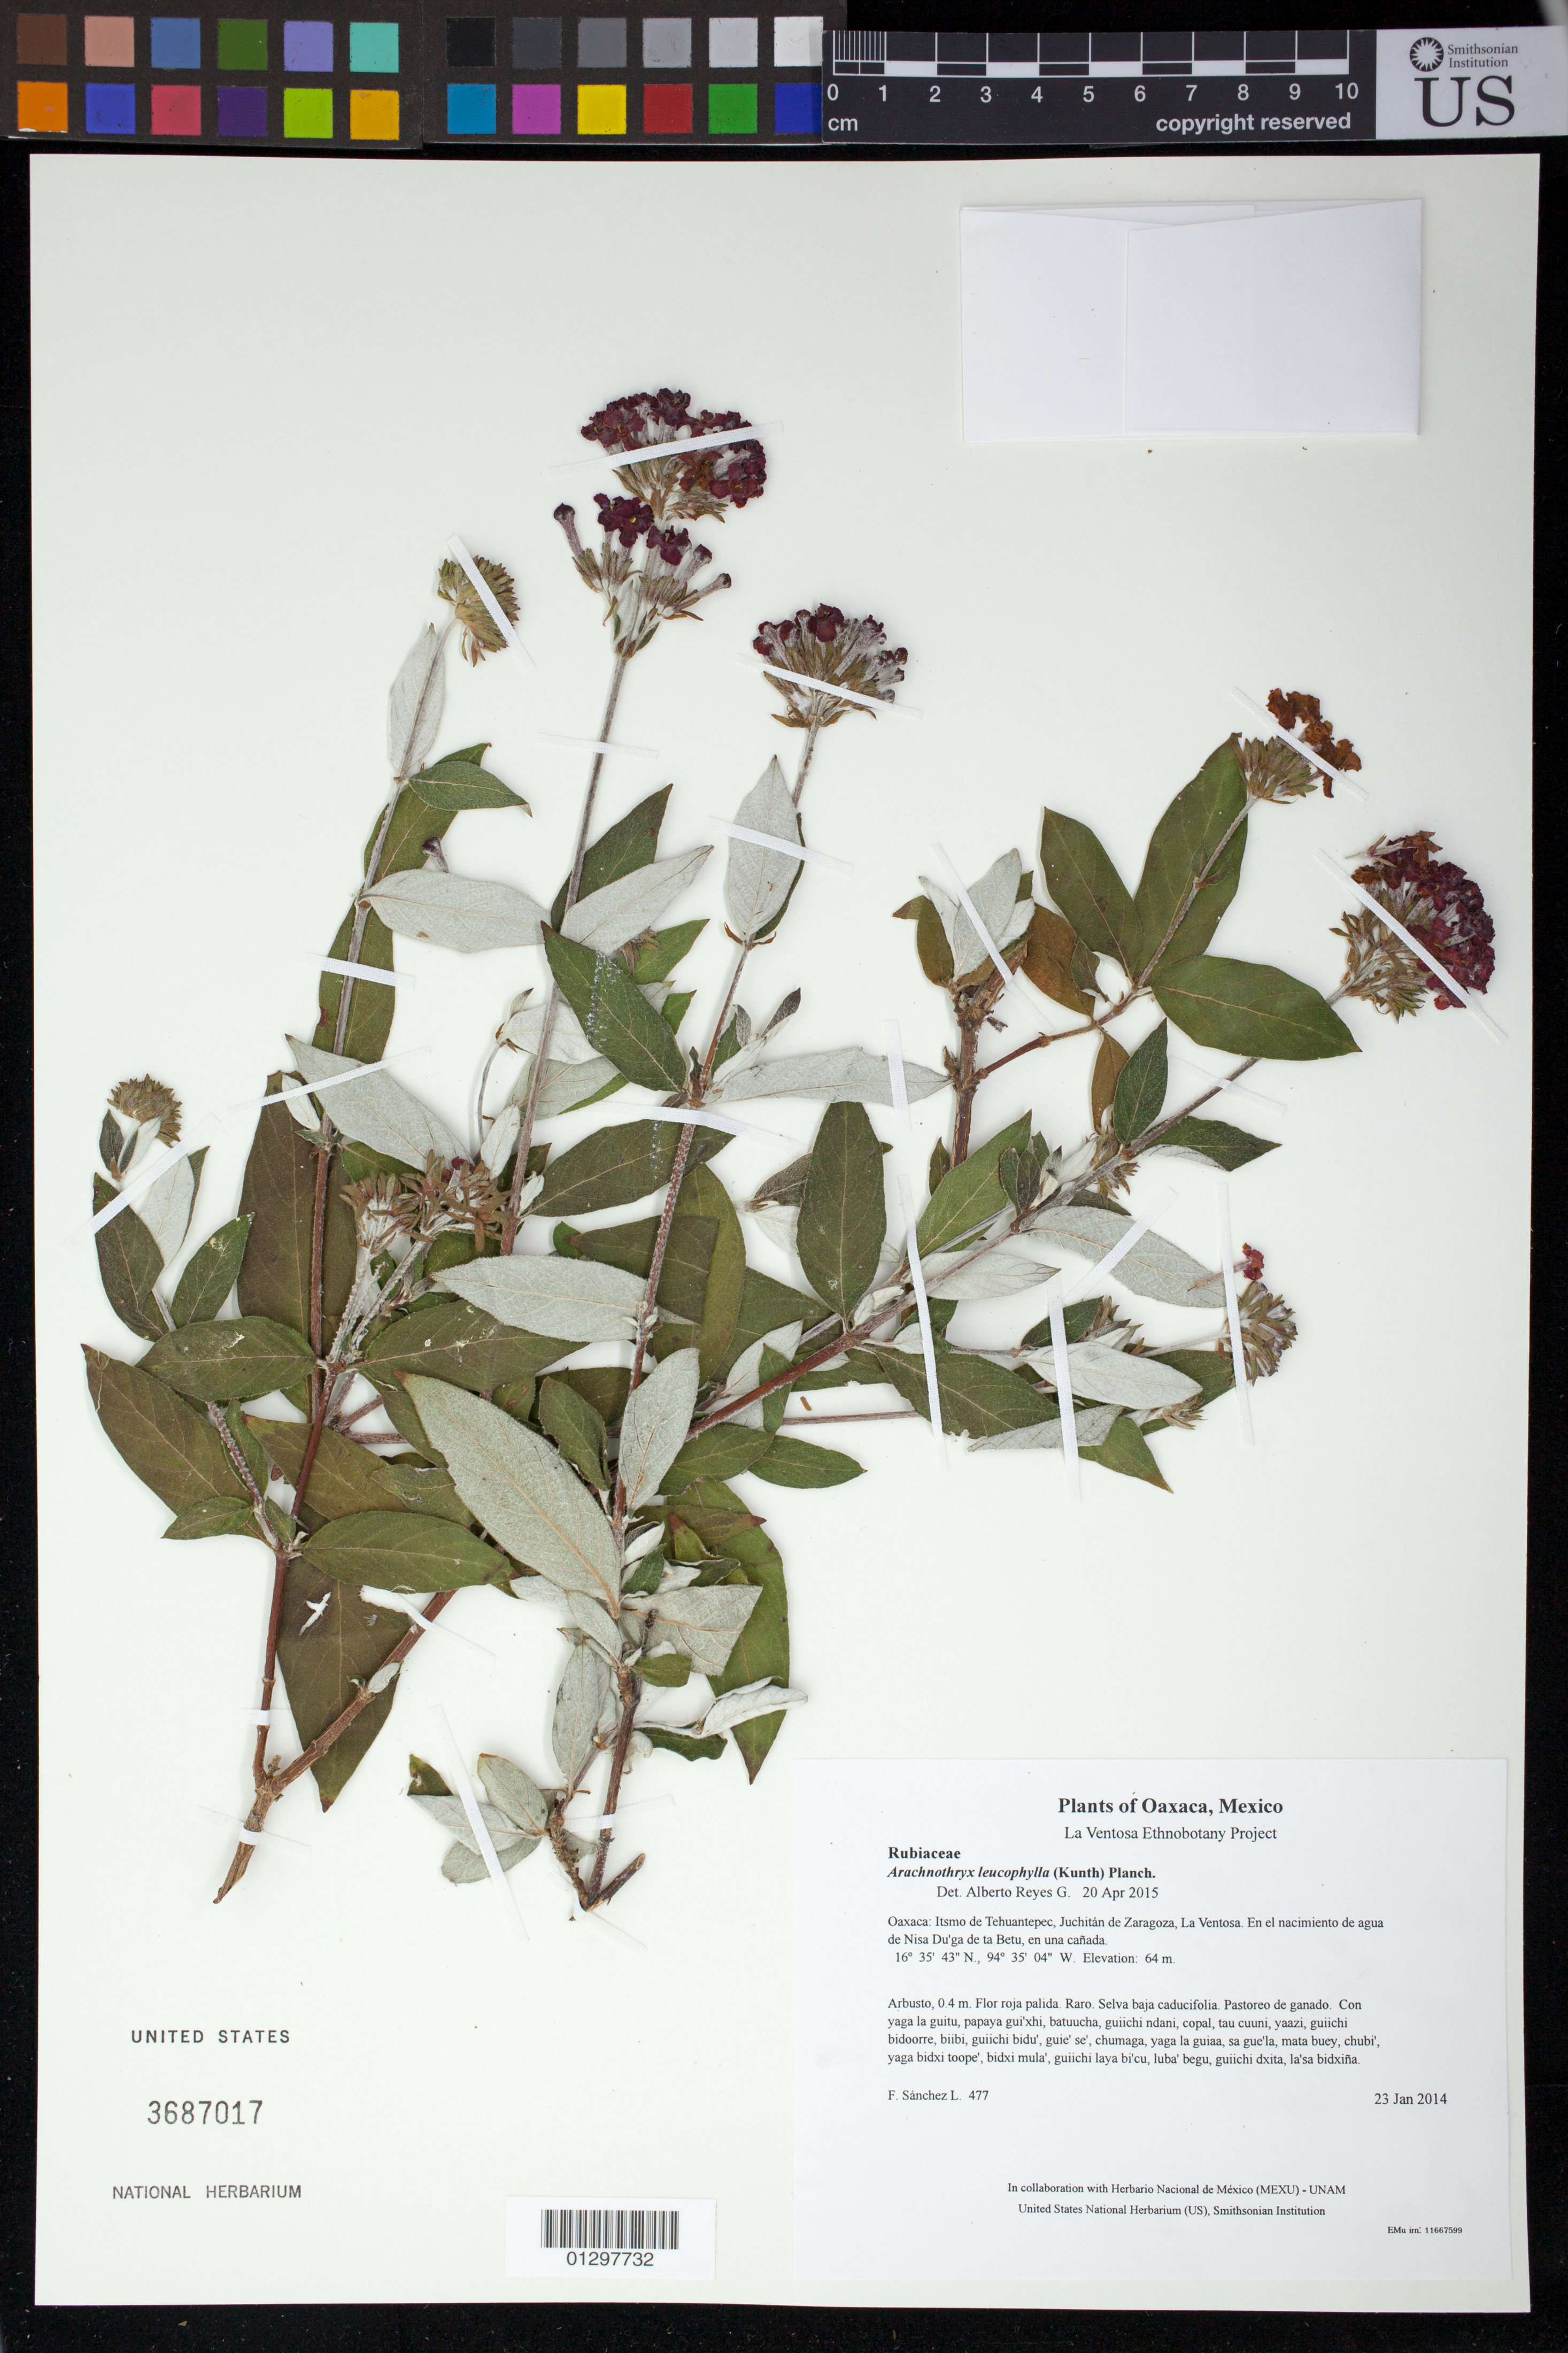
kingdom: Plantae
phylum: Tracheophyta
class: Magnoliopsida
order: Gentianales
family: Rubiaceae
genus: Arachnothryx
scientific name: Arachnothryx leucophylla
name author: (Kunth) Planch.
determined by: Reyes García, A.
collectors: F. Sánchez L.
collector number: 477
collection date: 2014-01-23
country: Mexico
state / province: Oaxaca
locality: Itsmo de Tehuantepec, Juchitán de Zaragoza, La Ventosa. En el nacimiento de agua de Nisa Du'ga de ta Betu, en una cañada.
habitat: Selva baja caducifolia. Pastoreo de ganado.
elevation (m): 64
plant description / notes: JEBOT, MEXU, SERO, US; Yaga bandaga. 0.4 m. Guie' naxiña' naté. Nadxunu'.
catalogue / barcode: US 3687017